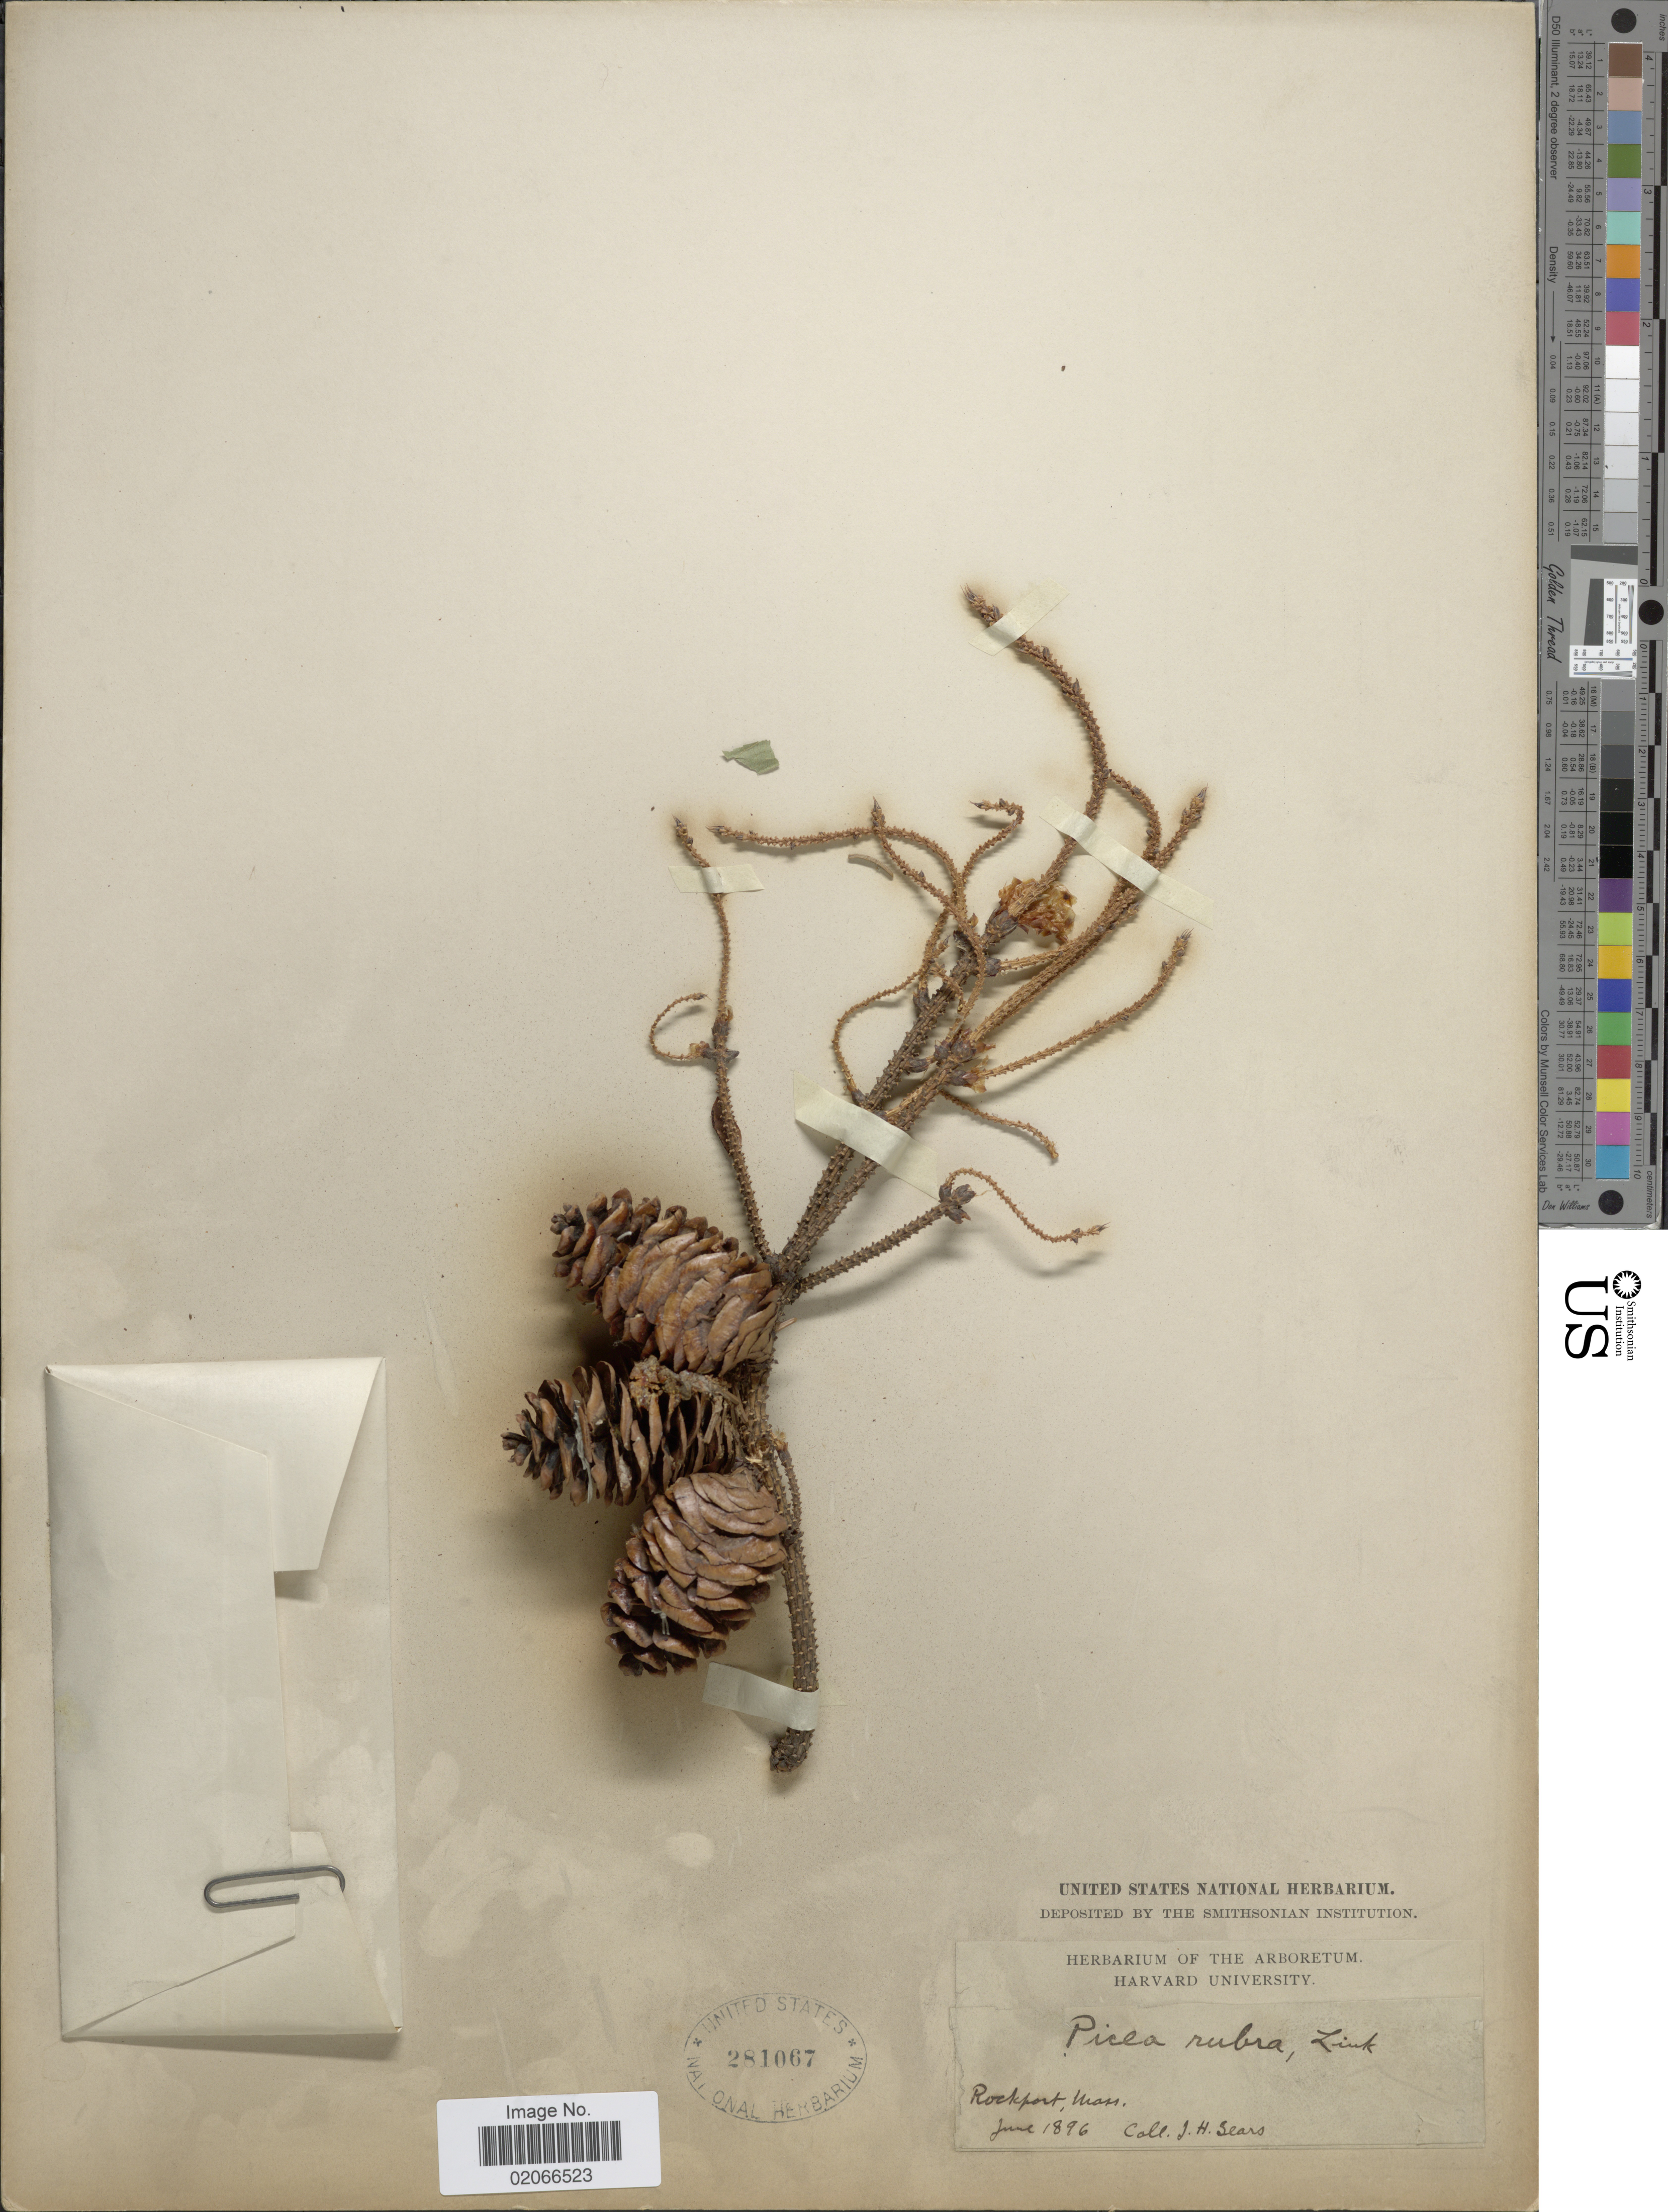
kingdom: Plantae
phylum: Tracheophyta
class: Pinopsida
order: Pinales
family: Pinaceae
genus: Picea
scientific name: Picea glauca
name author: (Moench) Voss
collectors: J. Sears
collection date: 1896-06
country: United States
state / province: Massachusetts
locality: Rockport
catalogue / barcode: US 281067